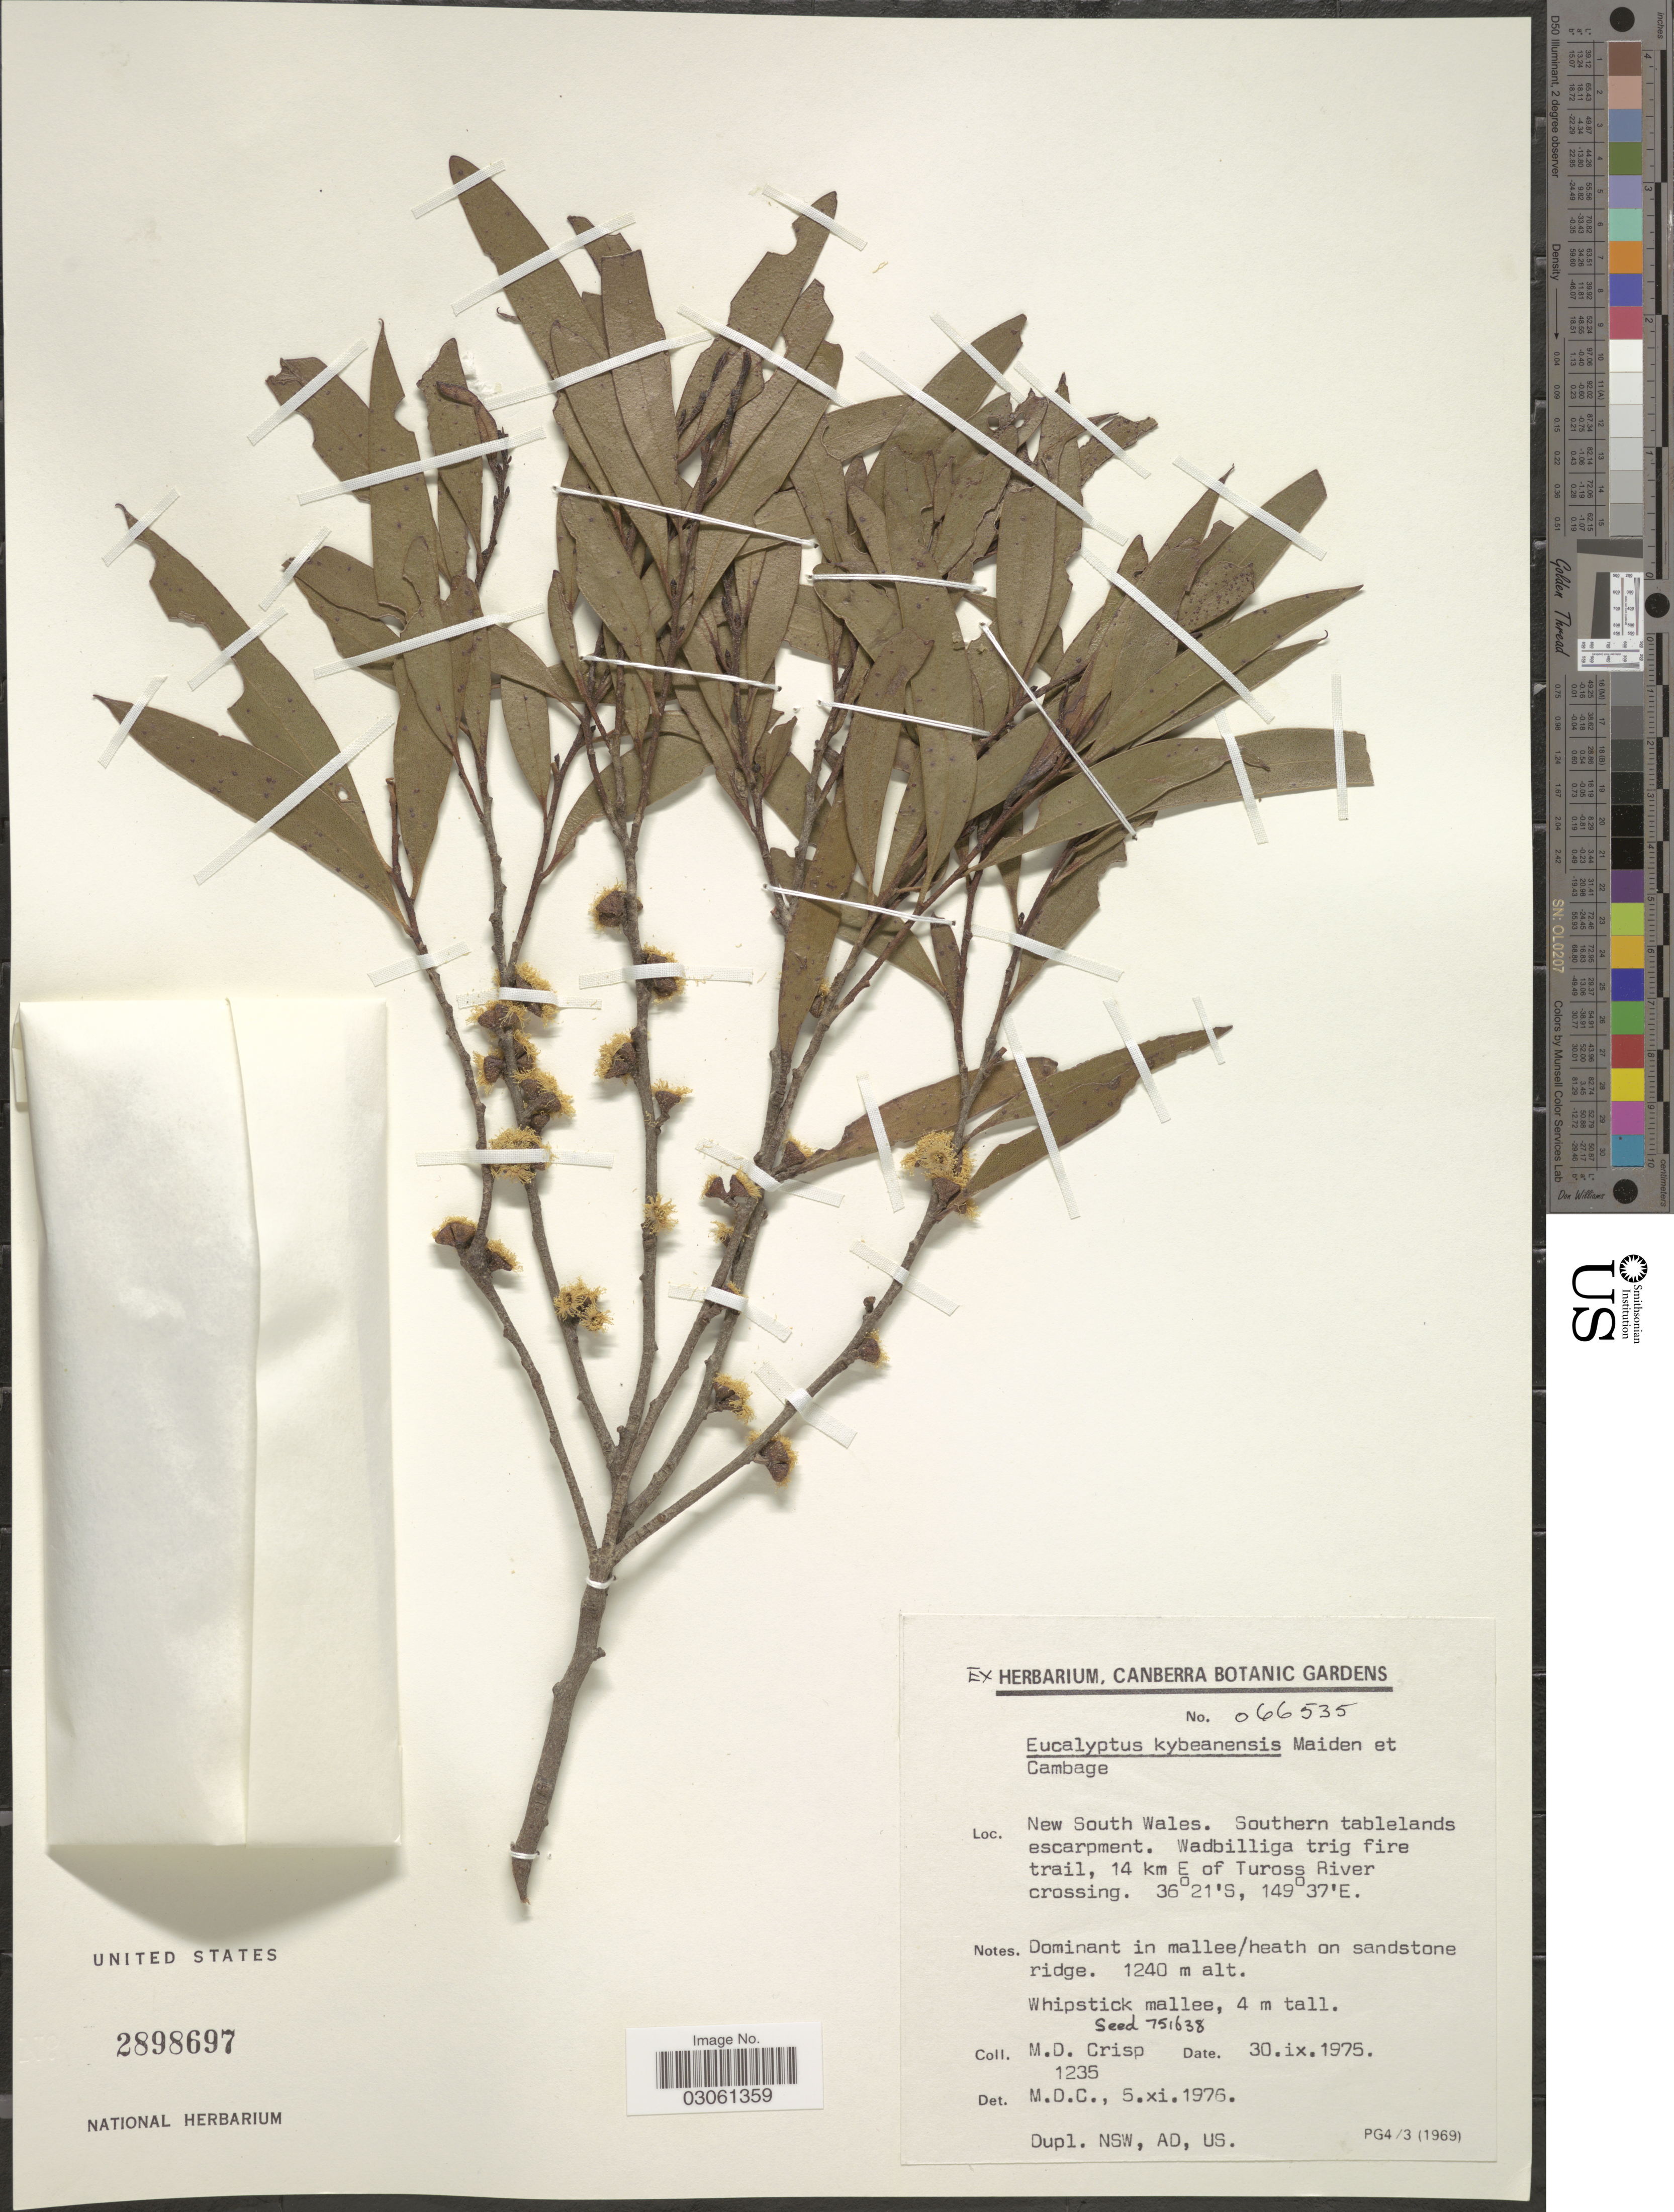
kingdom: Plantae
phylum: Tracheophyta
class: Magnoliopsida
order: Myrtales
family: Myrtaceae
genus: Eucalyptus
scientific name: Eucalyptus kybeanensis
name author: Maiden & Cambage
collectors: M. Crisp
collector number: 1235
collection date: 1975-09-30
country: Australia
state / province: New South Wales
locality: Southern tablelands escarpment. Wadbilliga trig fire trail, 14 km E of Tuross River crossing.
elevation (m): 1240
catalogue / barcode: US 2898697